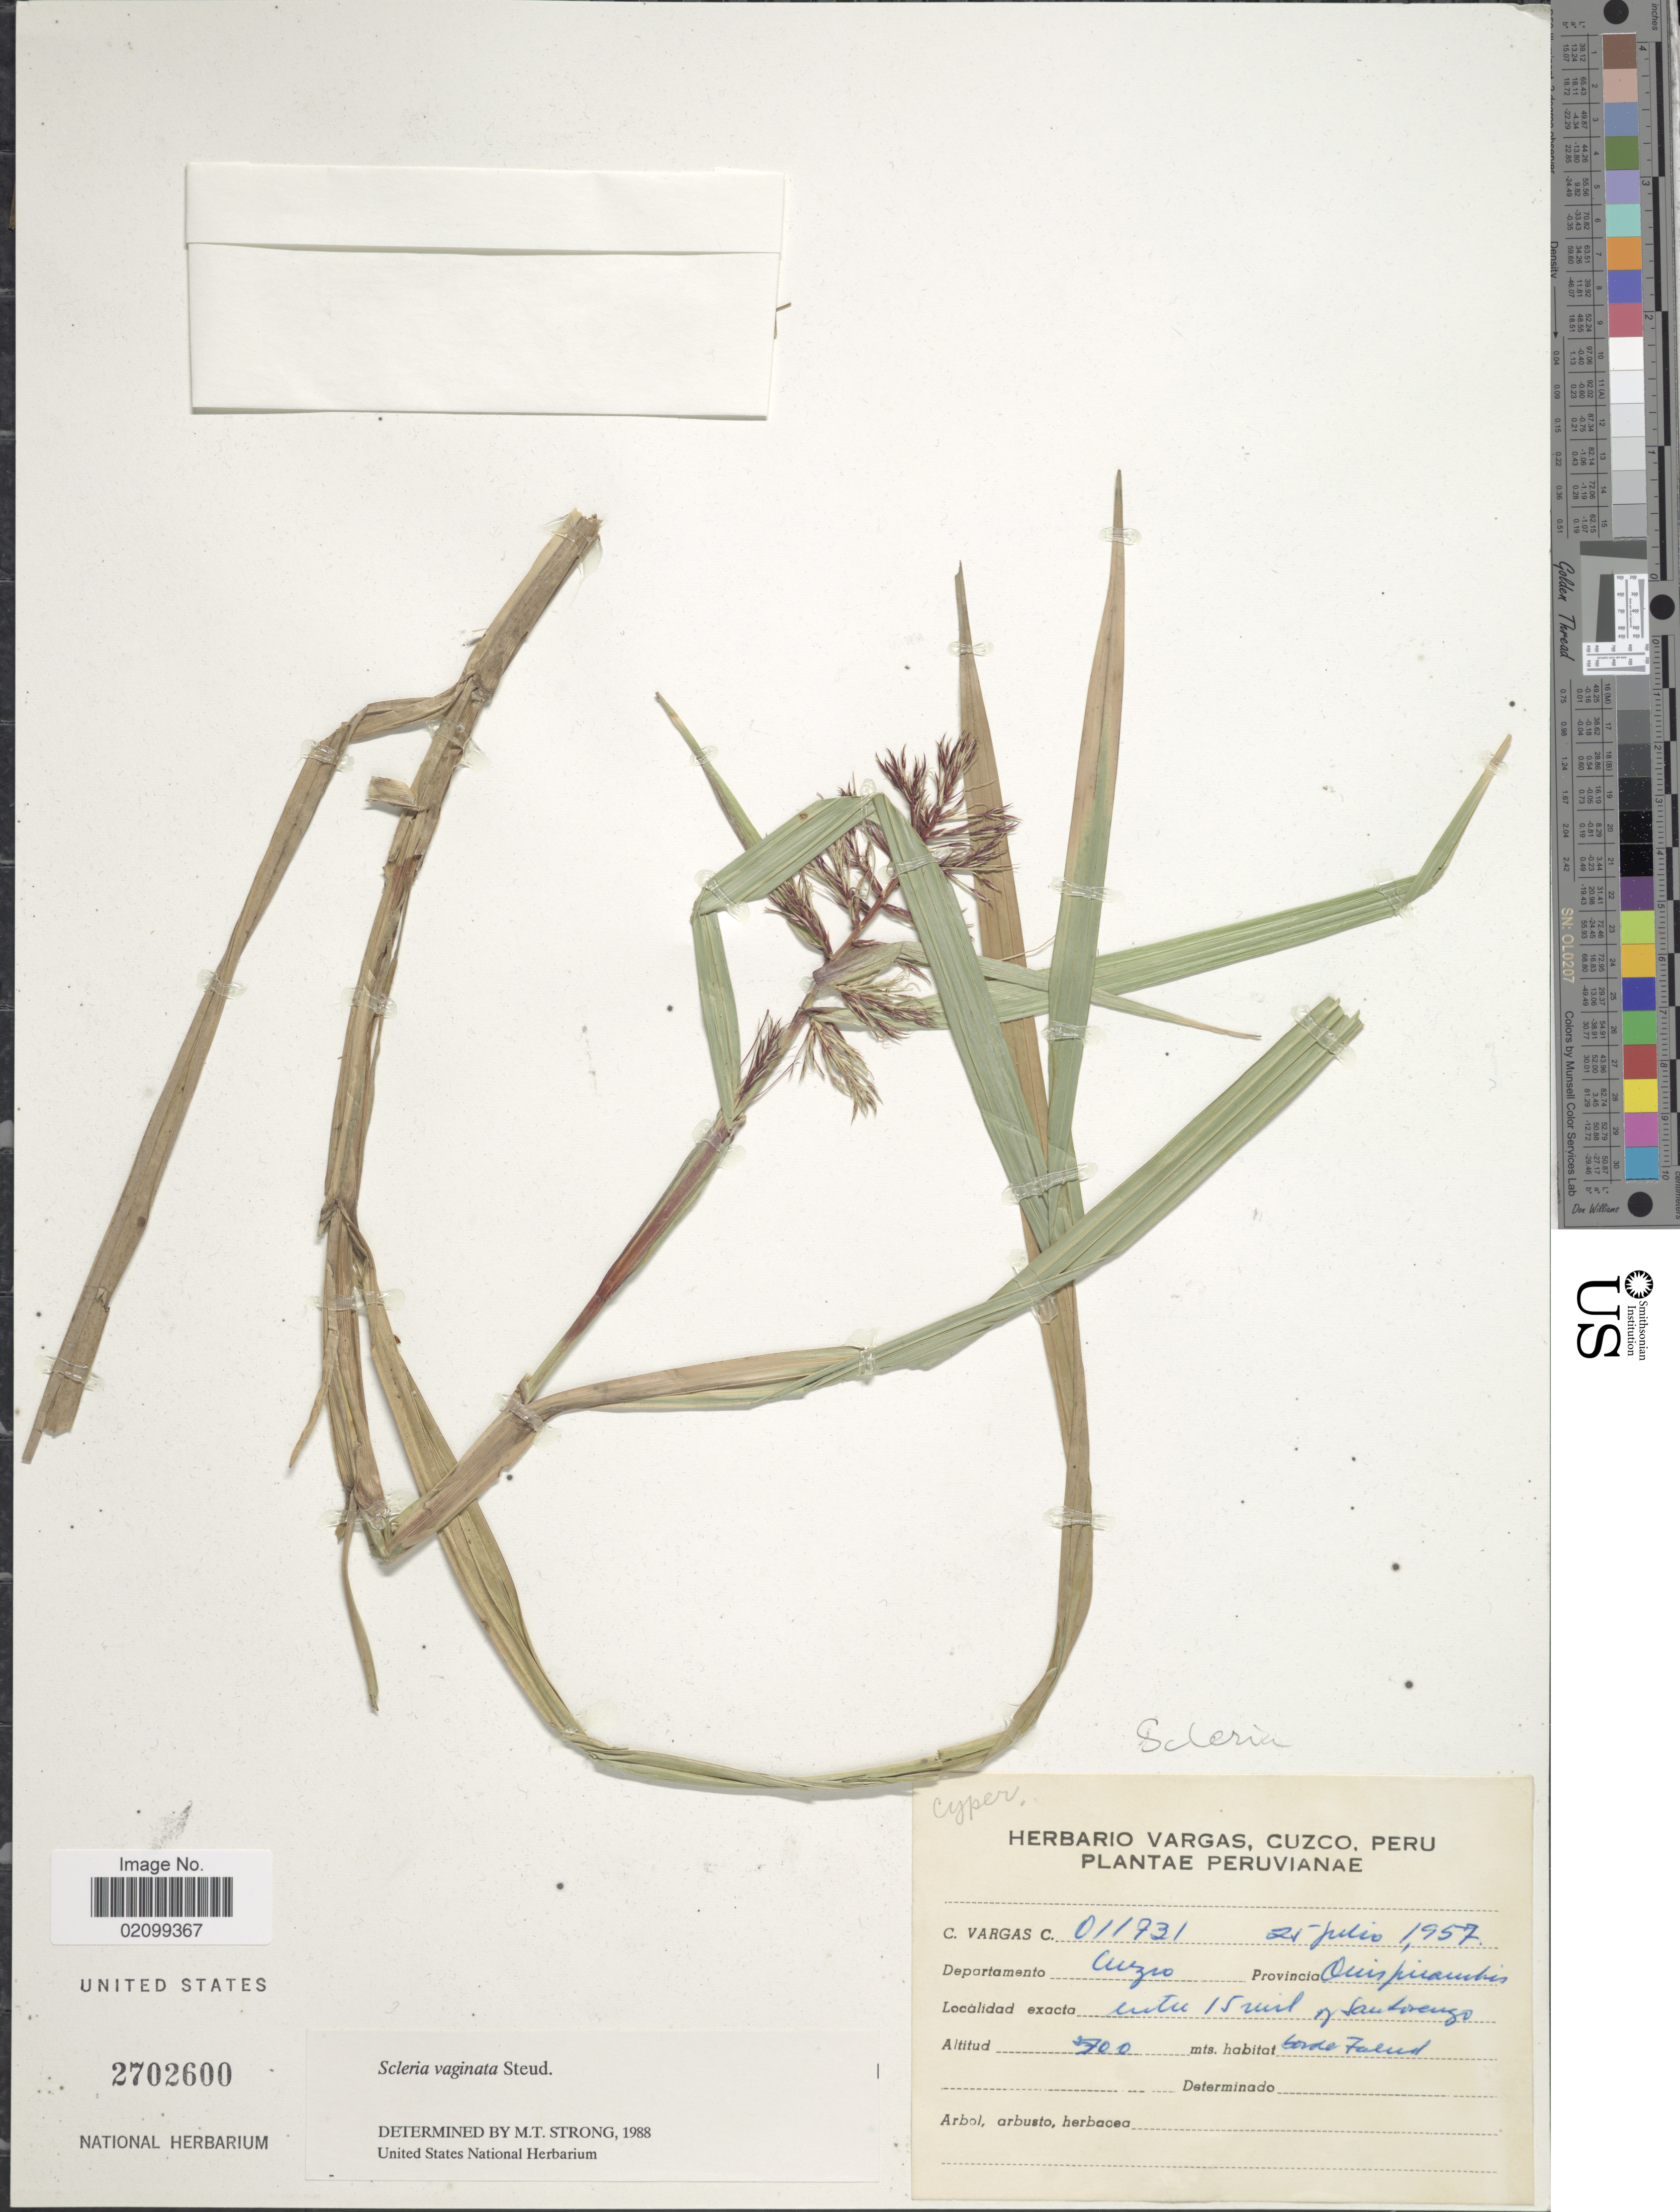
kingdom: Plantae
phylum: Tracheophyta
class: Liliopsida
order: Poales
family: Cyperaceae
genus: Scleria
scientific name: Scleria vaginata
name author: Steud.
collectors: C. Vargas Calderón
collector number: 011731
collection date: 1957-07-25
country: Peru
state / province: Cusco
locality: Provincia Quispicanchi, entre 15 mil de San Lorenzo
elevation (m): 700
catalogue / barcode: US 2702600